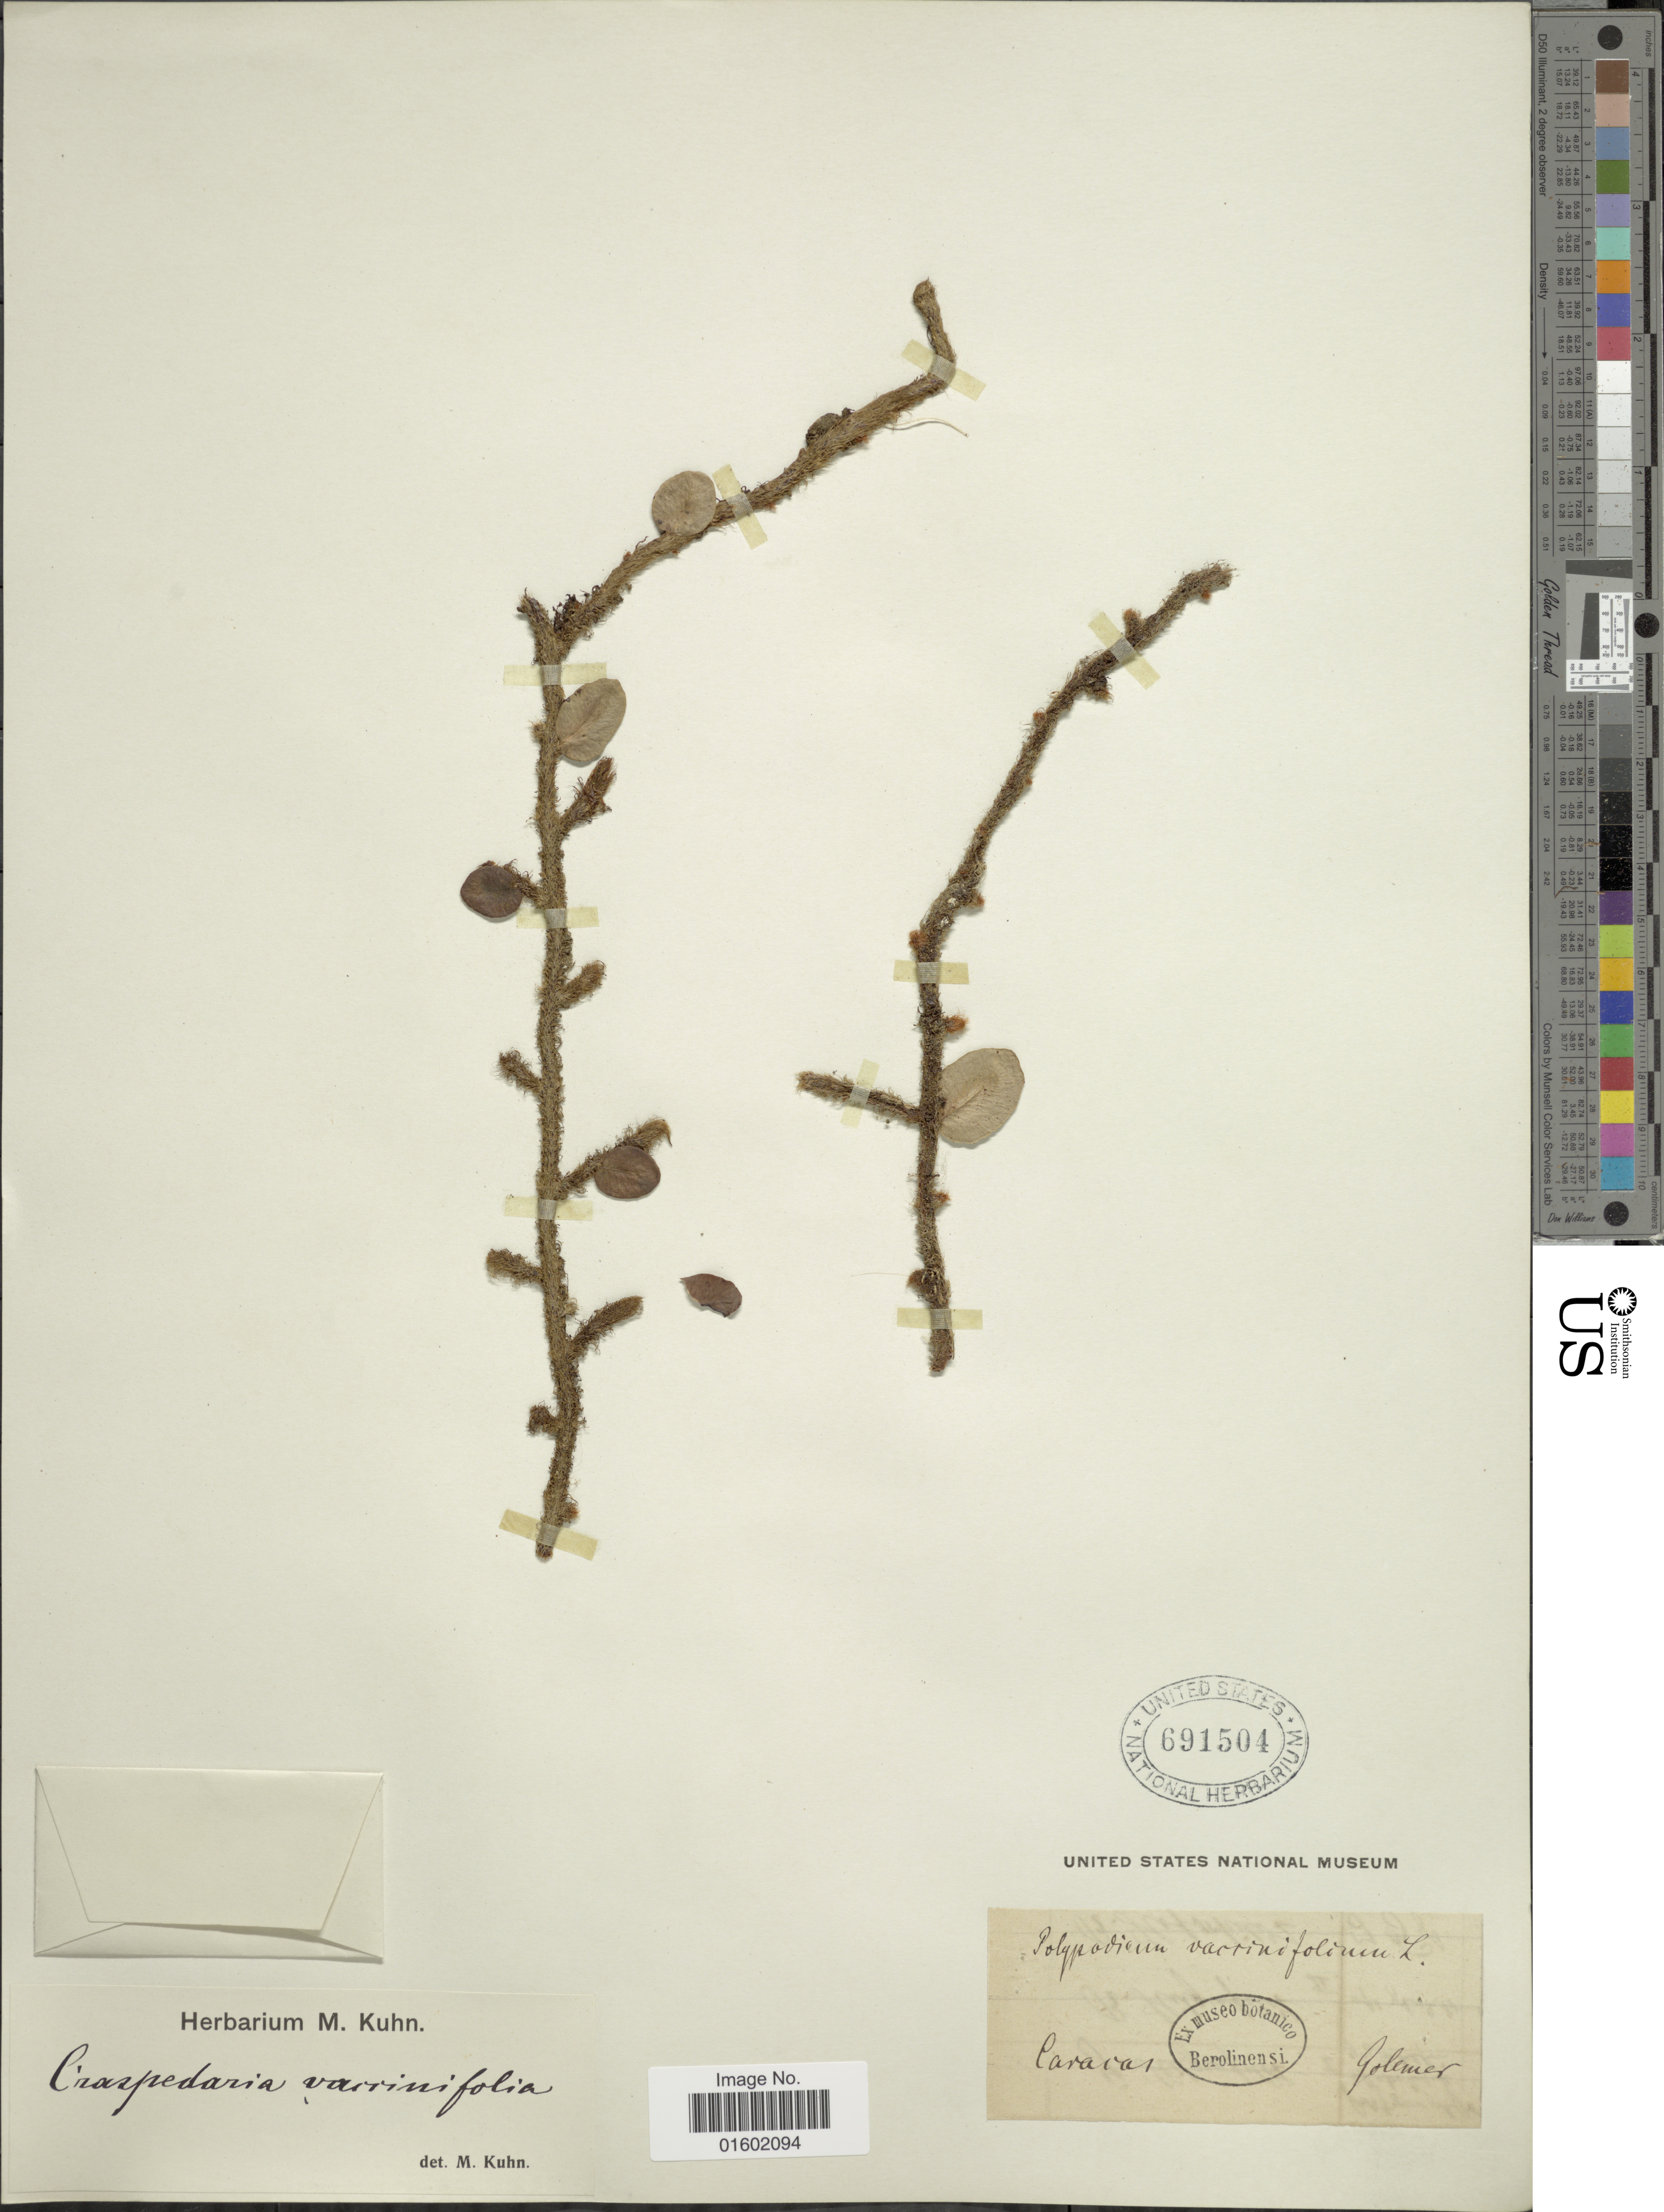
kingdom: Plantae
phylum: Tracheophyta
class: Polypodiopsida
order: Polypodiales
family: Polypodiaceae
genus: Microgramma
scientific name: Microgramma vaccinifolia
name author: (Langsd. & Fisch.) Copel.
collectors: Golemer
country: Venezuela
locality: Caracas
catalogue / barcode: US 691504